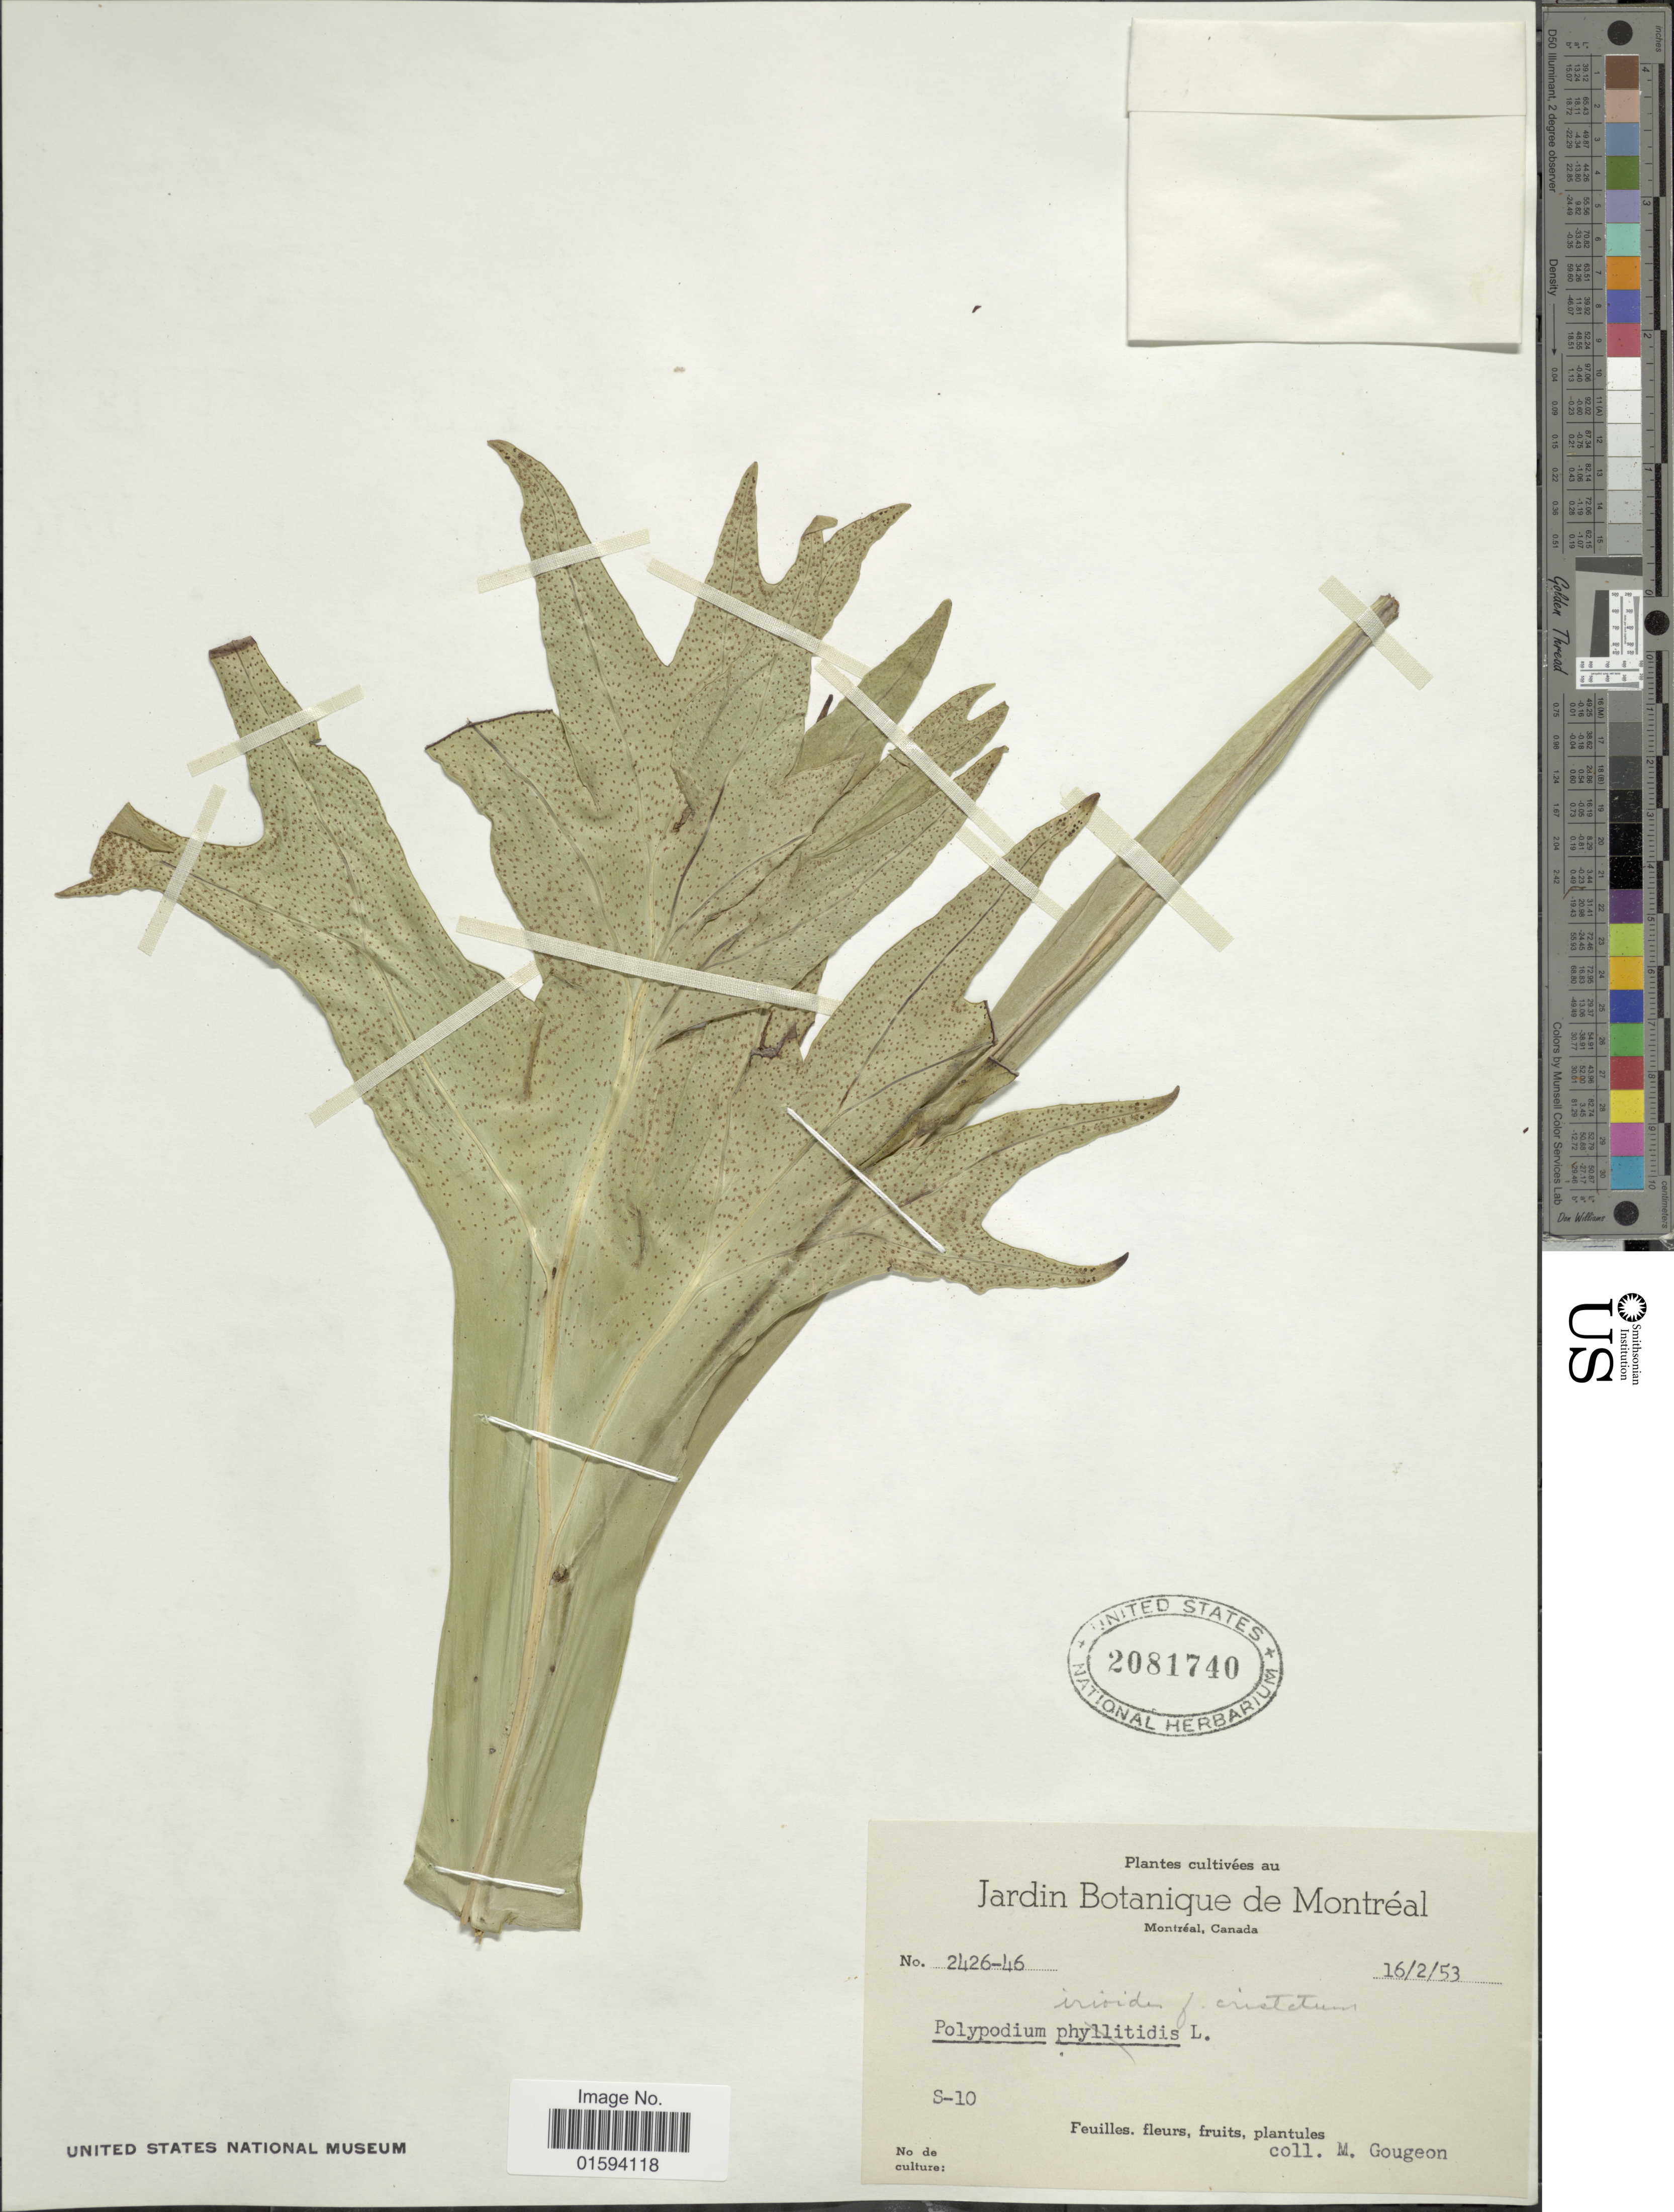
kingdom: Plantae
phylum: Tracheophyta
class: Polypodiopsida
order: Polypodiales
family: Polypodiaceae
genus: Polypodium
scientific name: Polypodium polycarpon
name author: Cav. ex Sw.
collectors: M. Gougeon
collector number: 2426-46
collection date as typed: Transcribed d/m/y: 16/2/53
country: Canada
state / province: Quebec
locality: Jardin Botanique de Montréal, Montréal Canada, S-10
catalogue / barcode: US 2081740